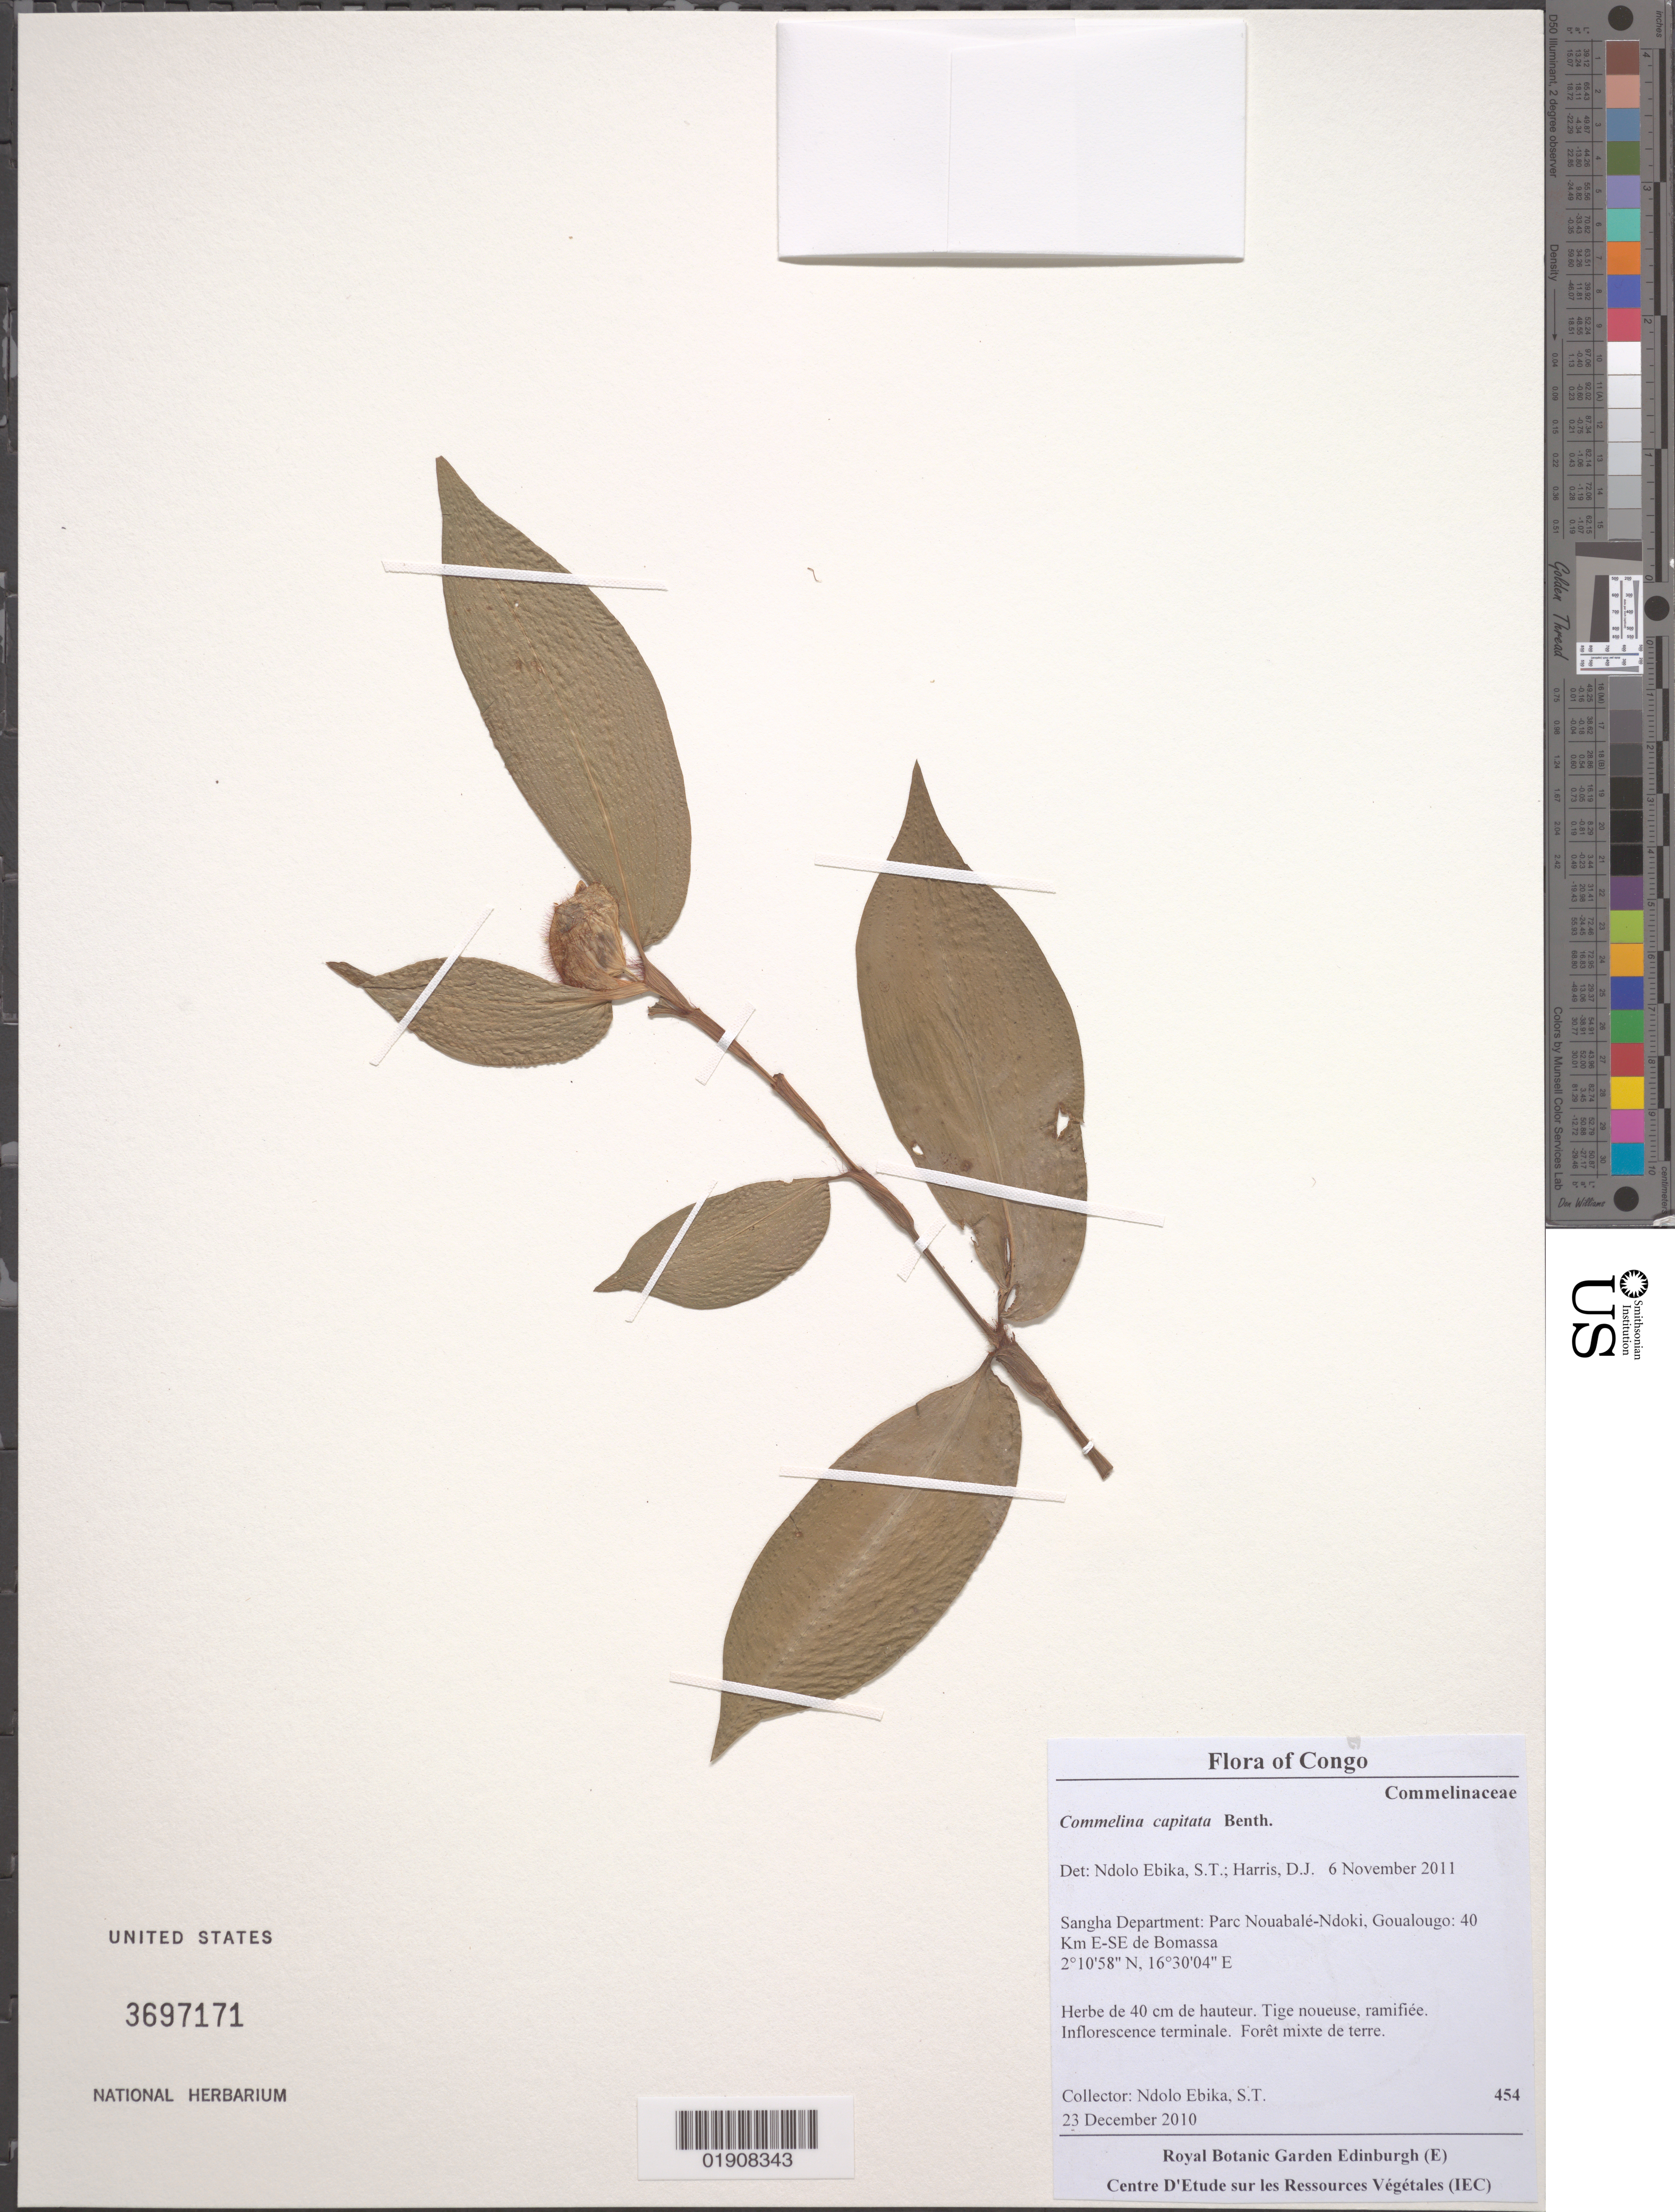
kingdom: Plantae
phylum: Tracheophyta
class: Liliopsida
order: Commelinales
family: Commelinaceae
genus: Commelina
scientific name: Commelina capitata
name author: Benth.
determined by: Ndolo Ebika, S. T.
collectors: S. Ndolo Ebika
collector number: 454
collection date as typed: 23 December 2010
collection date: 2010-12-23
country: Congo, Republic of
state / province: Sangha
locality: Parc Nouabale-Ndoki, Goualougo: 40 km E-SE de Bomassa.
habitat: Foret mexte de terre.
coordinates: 2 10 58 N, 16 30 04 E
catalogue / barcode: US 3697171